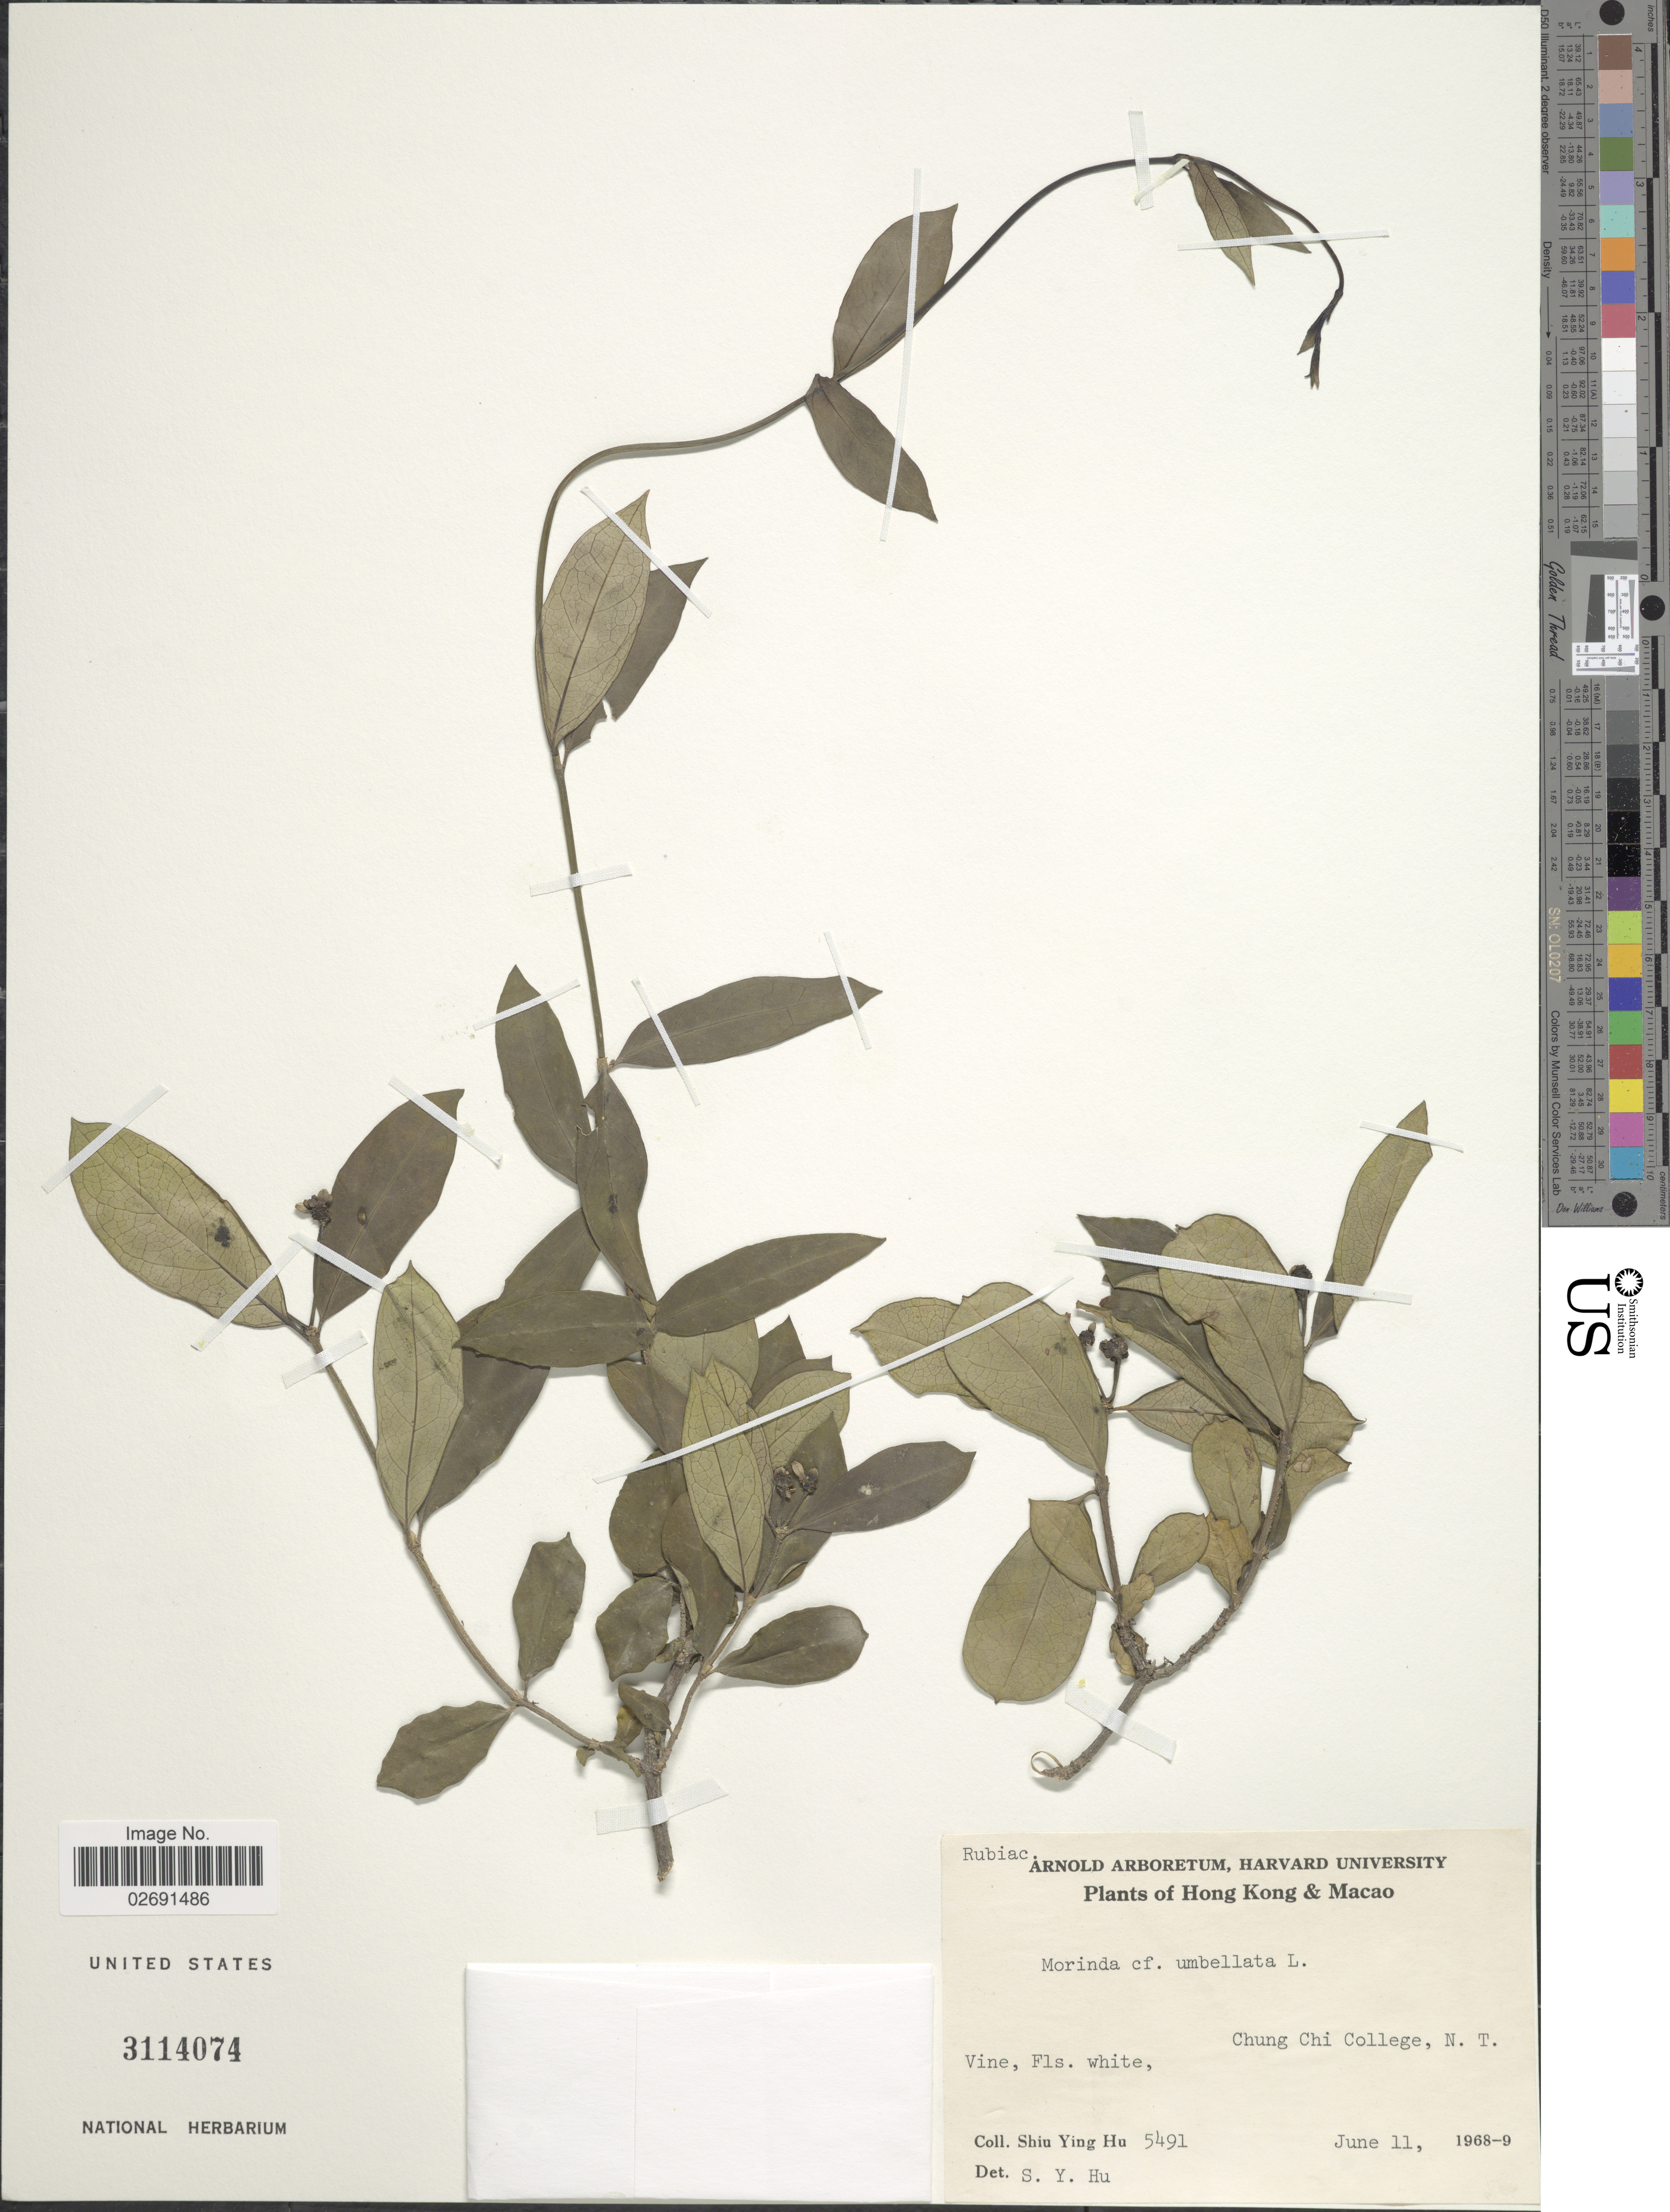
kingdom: Plantae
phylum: Tracheophyta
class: Magnoliopsida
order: Gentianales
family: Rubiaceae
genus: Gynochthodes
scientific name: Gynochthodes umbellata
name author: (L.) Razafim. & B. Bremer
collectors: S. Y. Hu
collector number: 5491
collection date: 1968-06-11/1969-06-11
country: China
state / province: Hong Kong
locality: Hong Kong & Macao, Chung Chi College, N.T., vine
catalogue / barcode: US 3114074